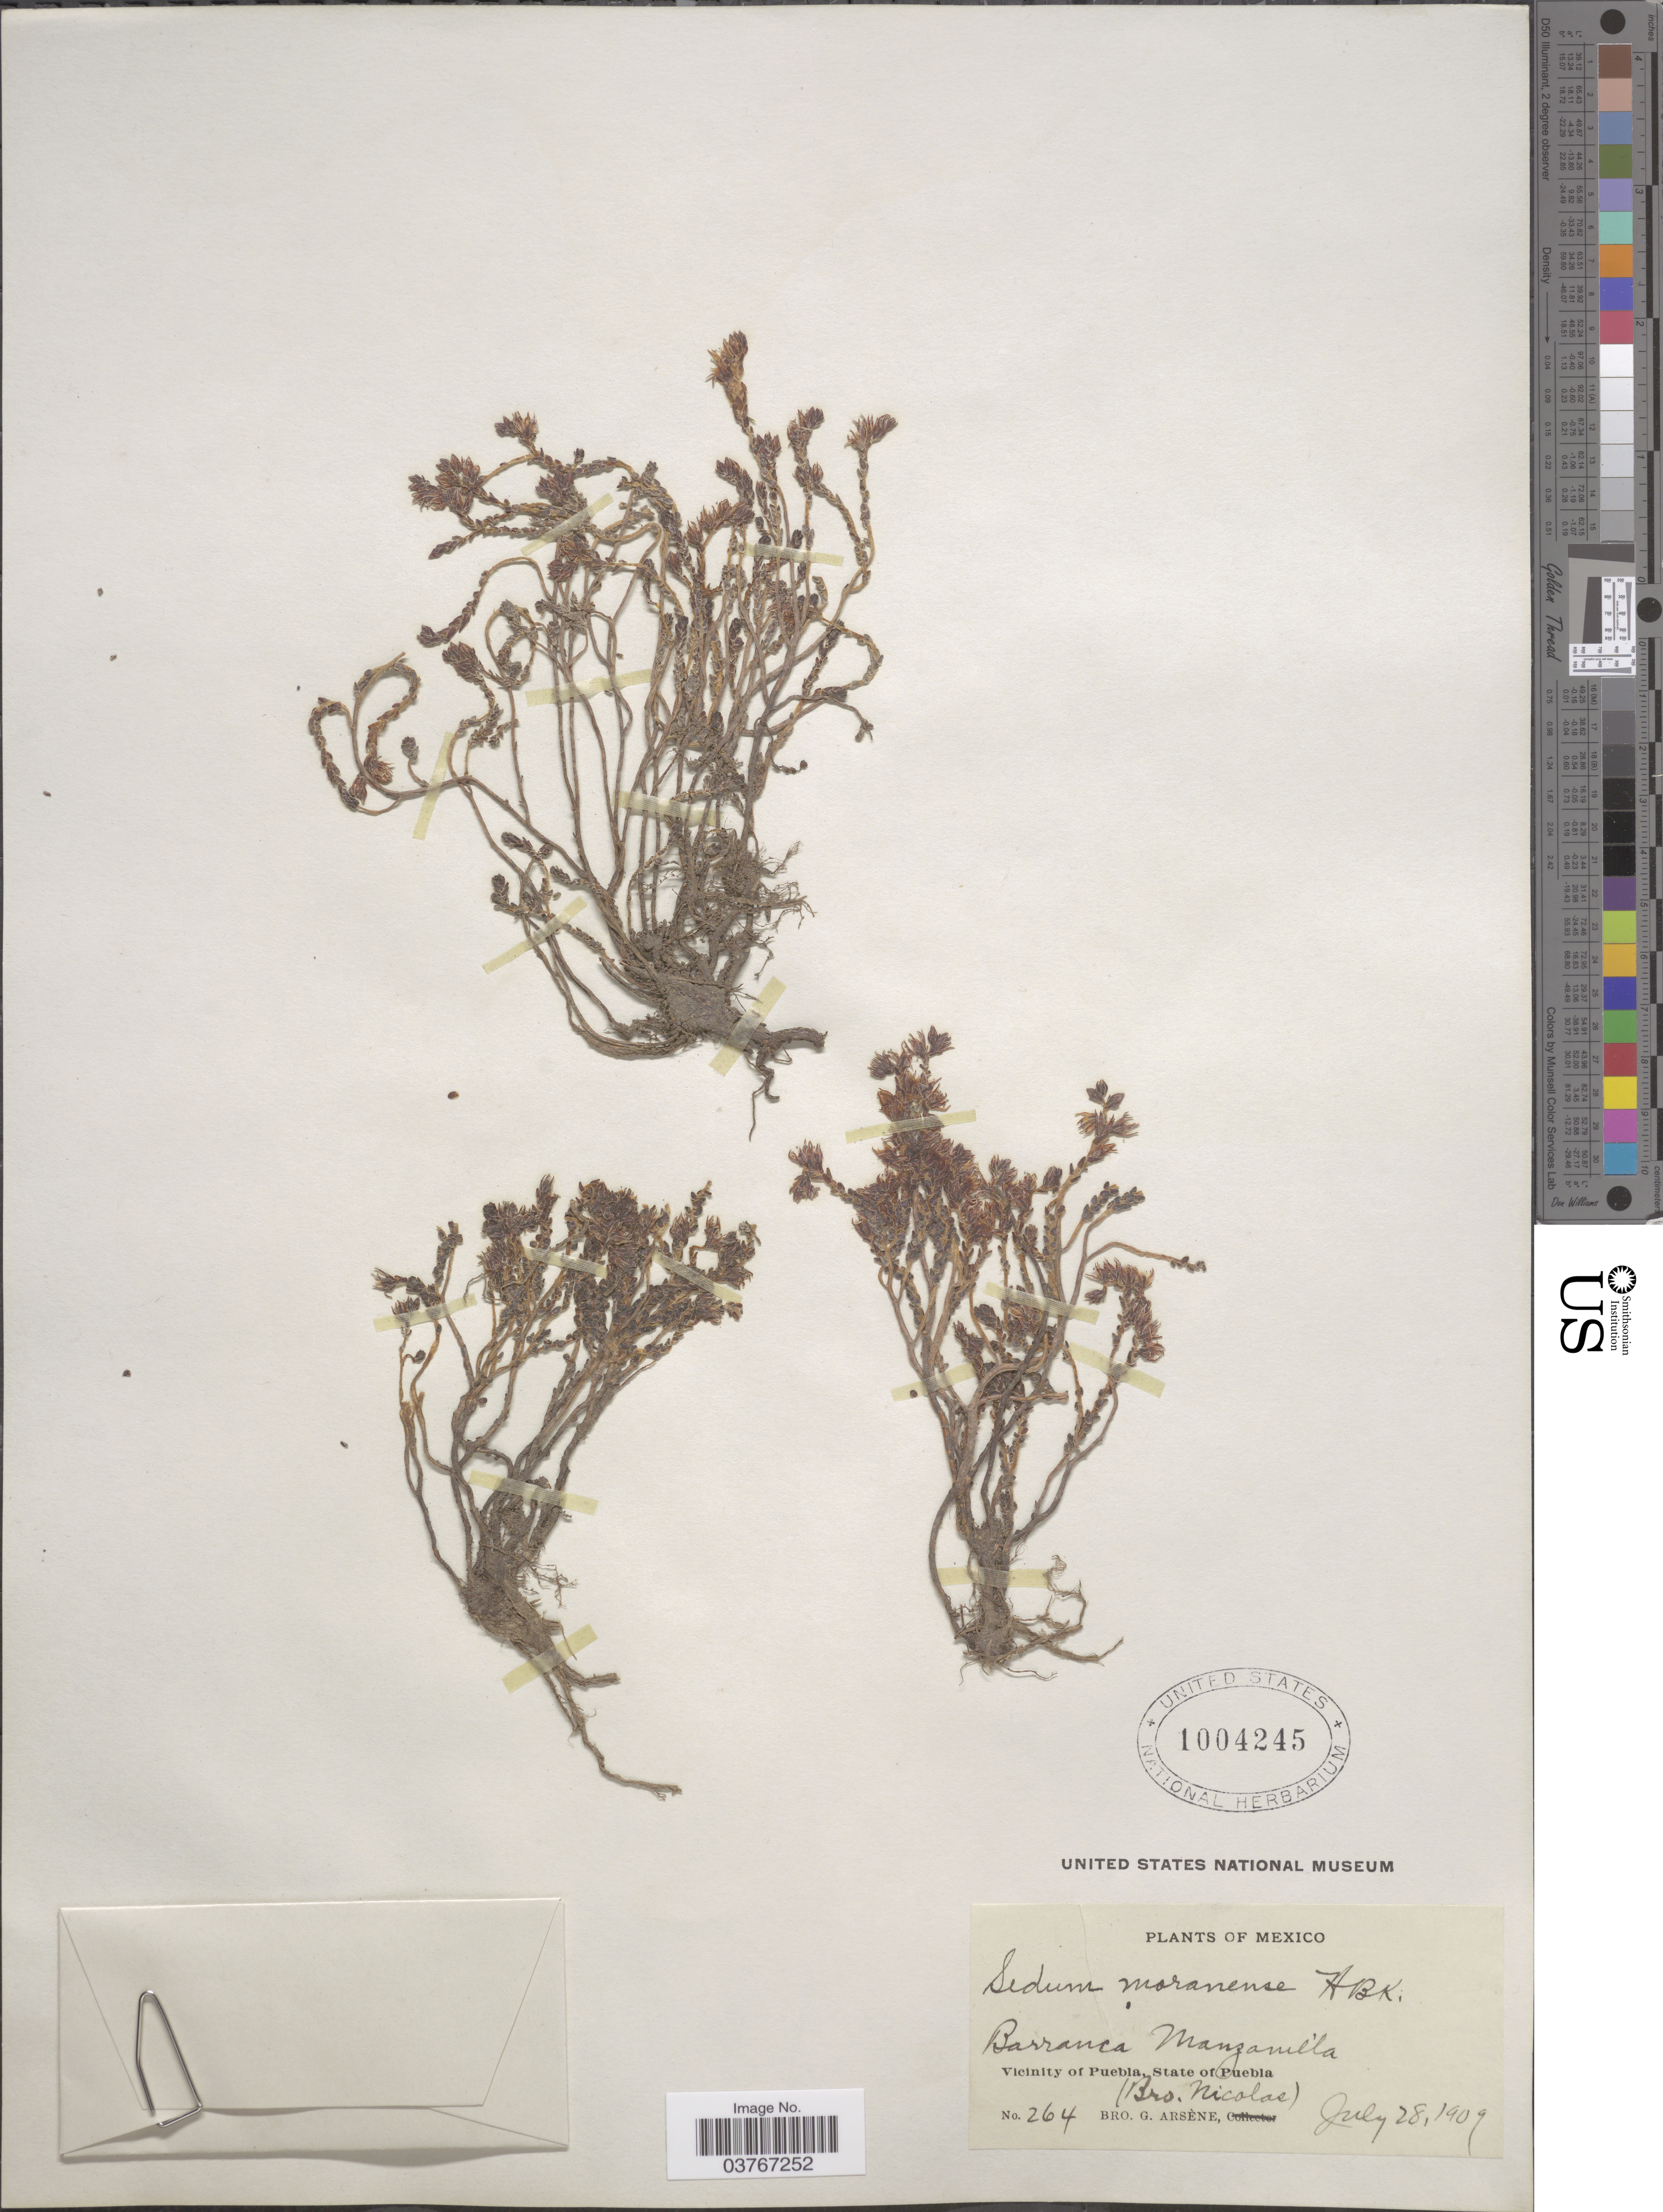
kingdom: Plantae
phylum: Tracheophyta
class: Magnoliopsida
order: Saxifragales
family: Crassulaceae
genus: Sedum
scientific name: Sedum moranense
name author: Kunth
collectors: Bro. G. Arsène & Bro. Nicolas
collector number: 264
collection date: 1909-07-28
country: Mexico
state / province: Puebla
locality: Barranca Manzanilla. Vicinity of Puebla, State of Puebla.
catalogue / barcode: US 1004245